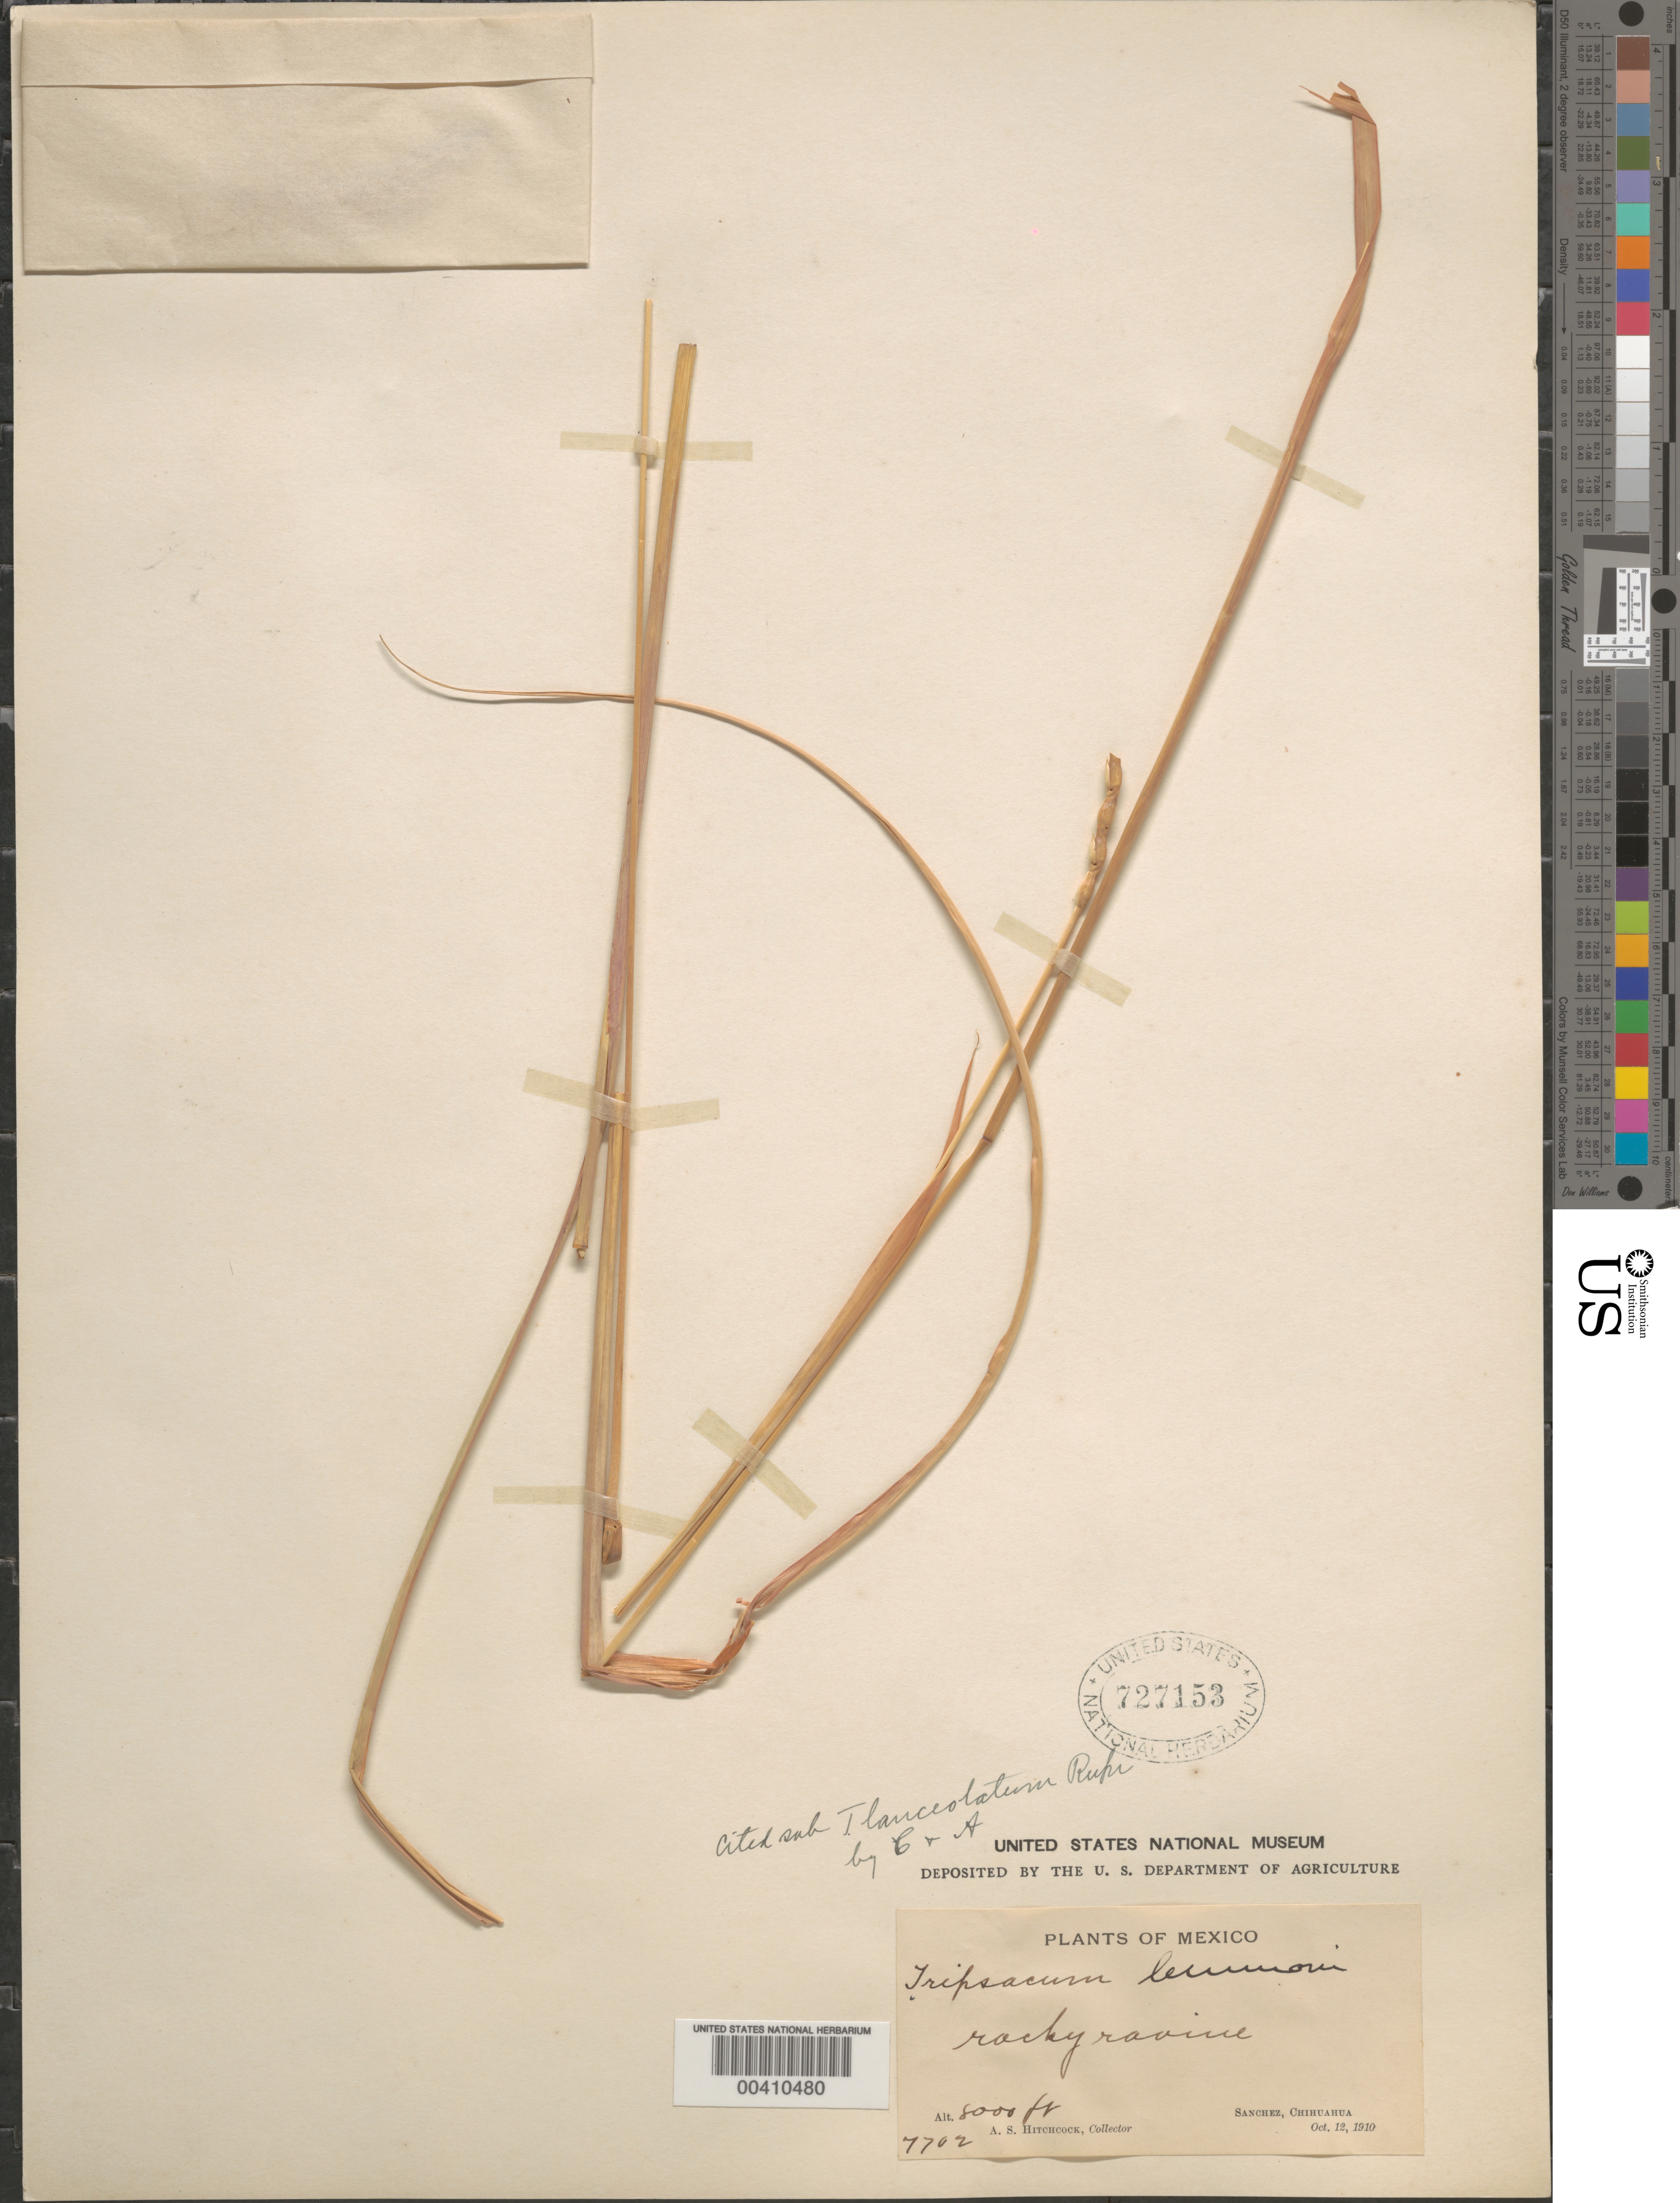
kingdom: Plantae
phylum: Tracheophyta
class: Liliopsida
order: Poales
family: Poaceae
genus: Tripsacum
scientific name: Tripsacum lanceolatum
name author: Rupr. ex E. Fourn.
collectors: A. S. Hitchcock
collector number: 7702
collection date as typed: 12 Oct 1910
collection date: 1910-10-12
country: Mexico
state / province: Chihuahua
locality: Sanchez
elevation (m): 2438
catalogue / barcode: US 727153